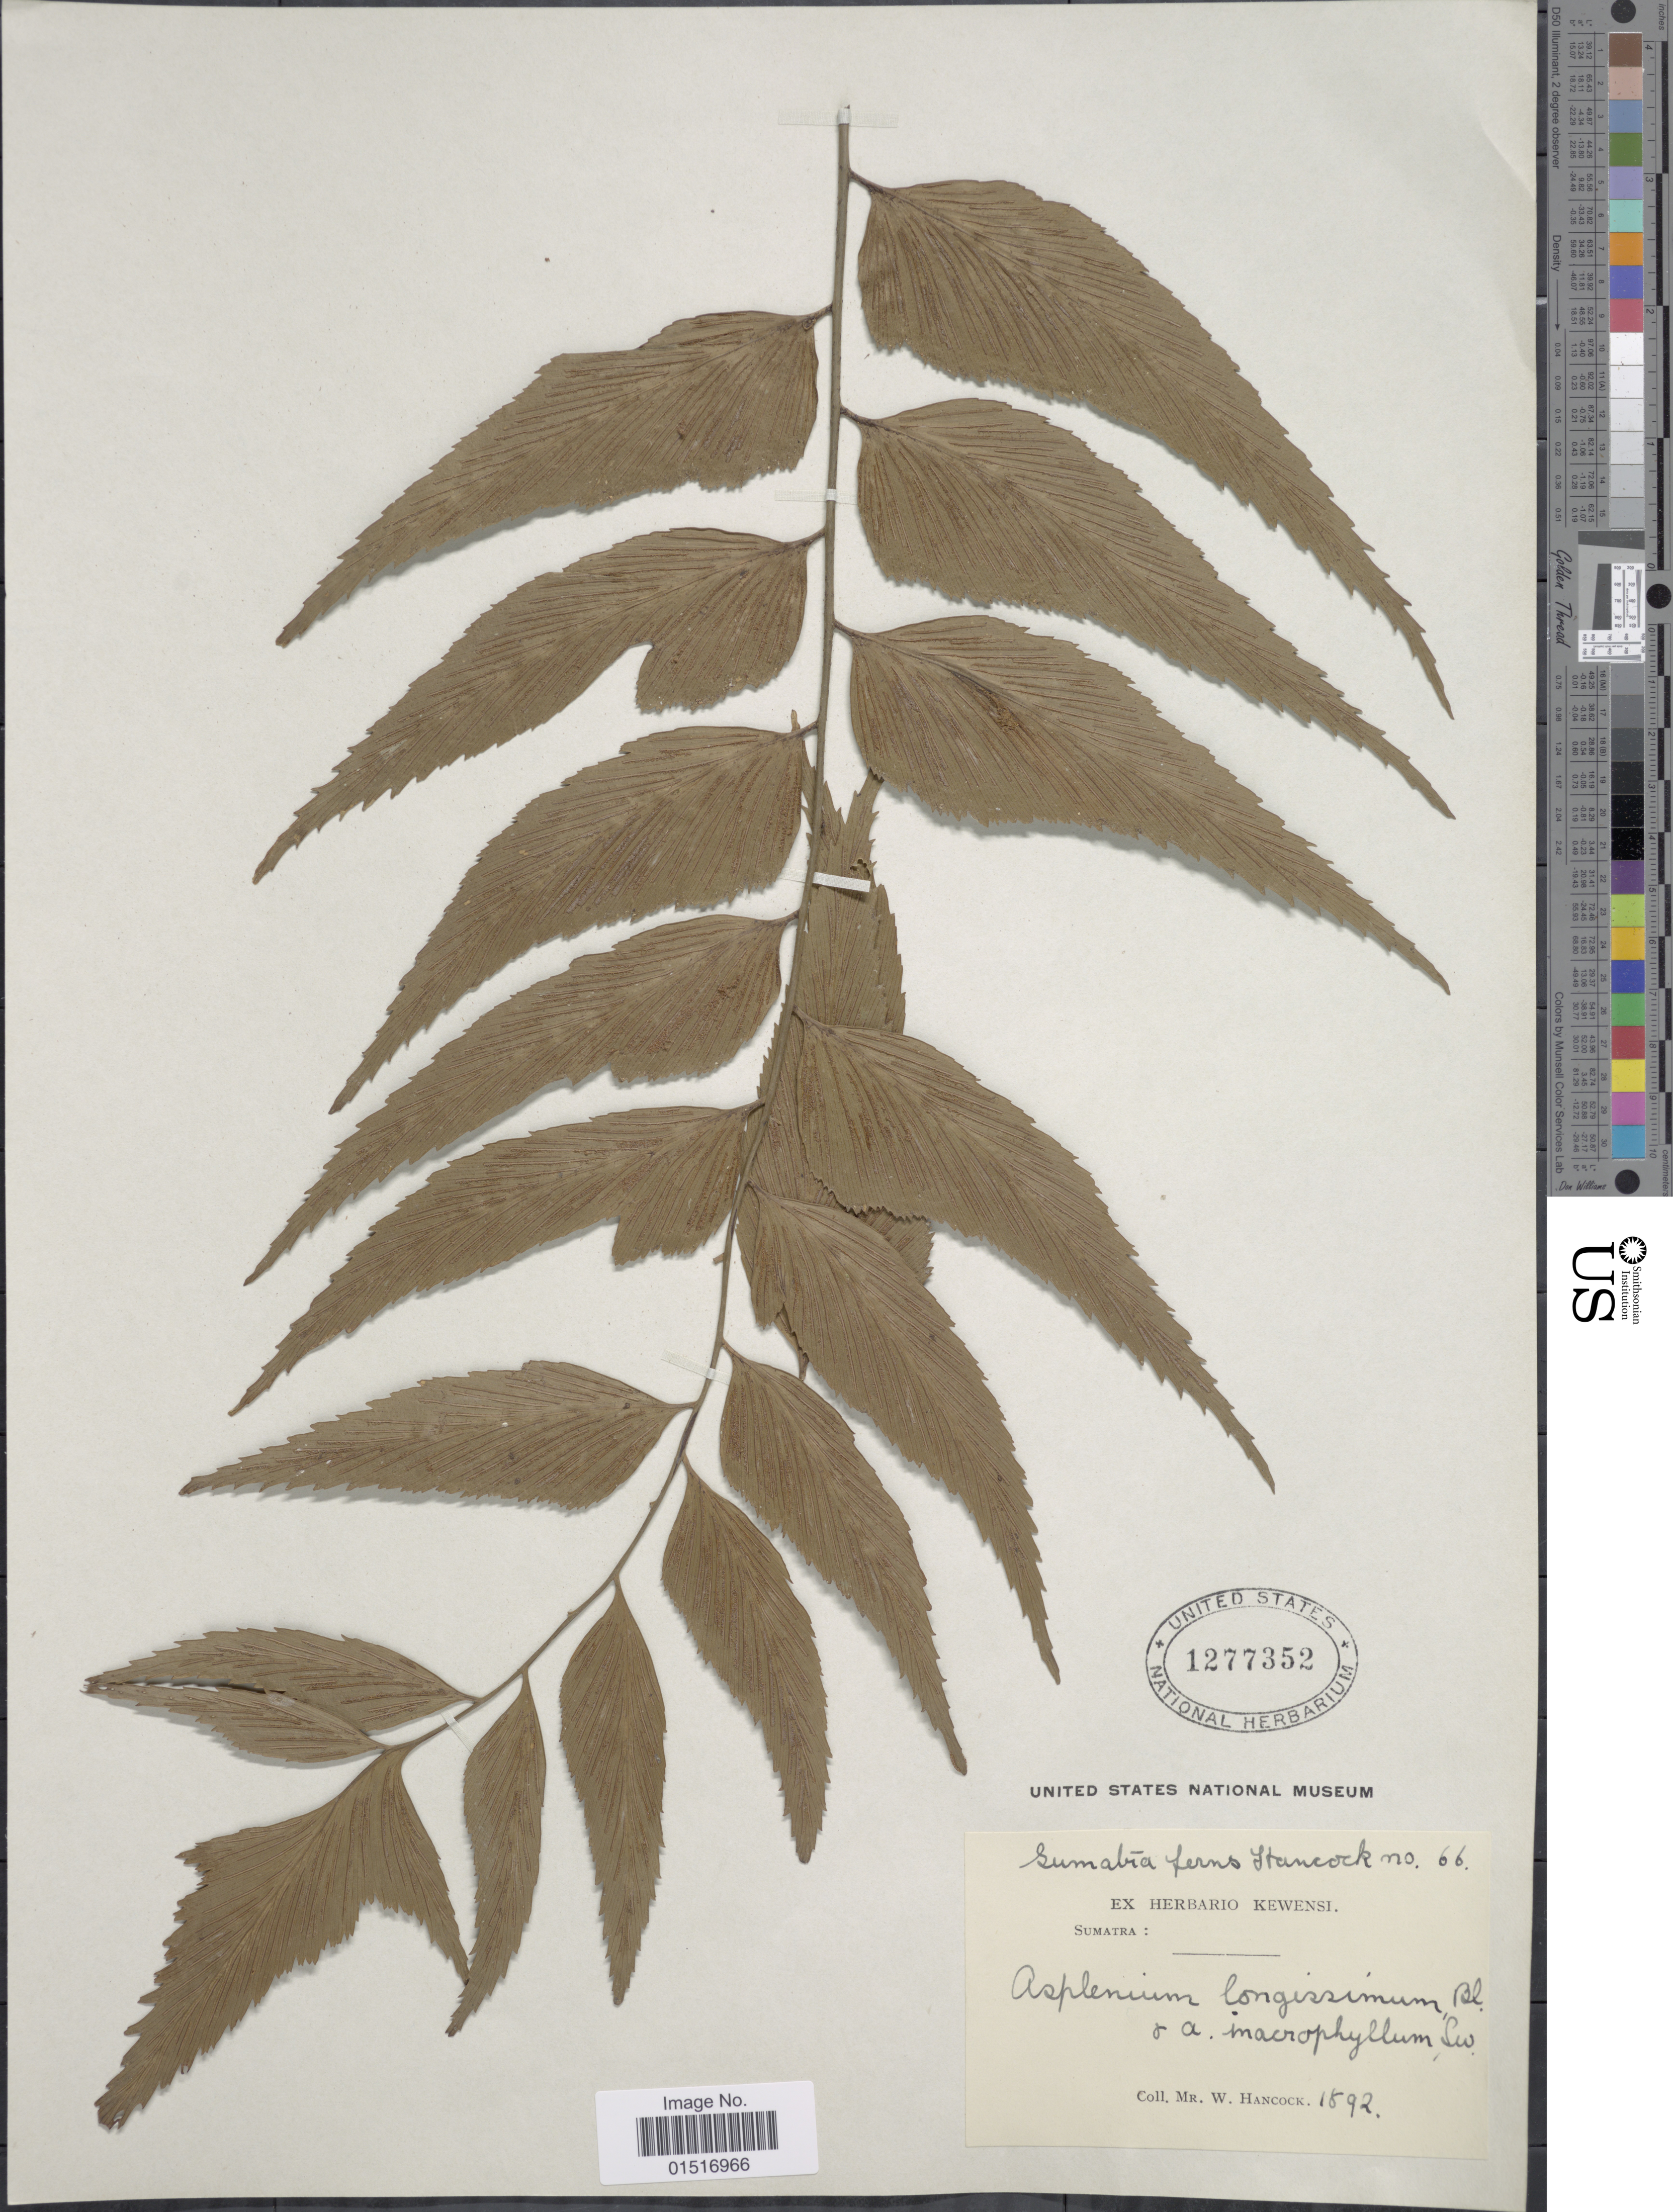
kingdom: Plantae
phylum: Tracheophyta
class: Polypodiopsida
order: Polypodiales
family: Aspleniaceae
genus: Asplenium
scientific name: Asplenium polyodon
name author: G. Forst.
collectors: W. Hancock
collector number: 66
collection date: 1892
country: Indonesia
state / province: Sumatra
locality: Sumatra ferns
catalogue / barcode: US 1277352